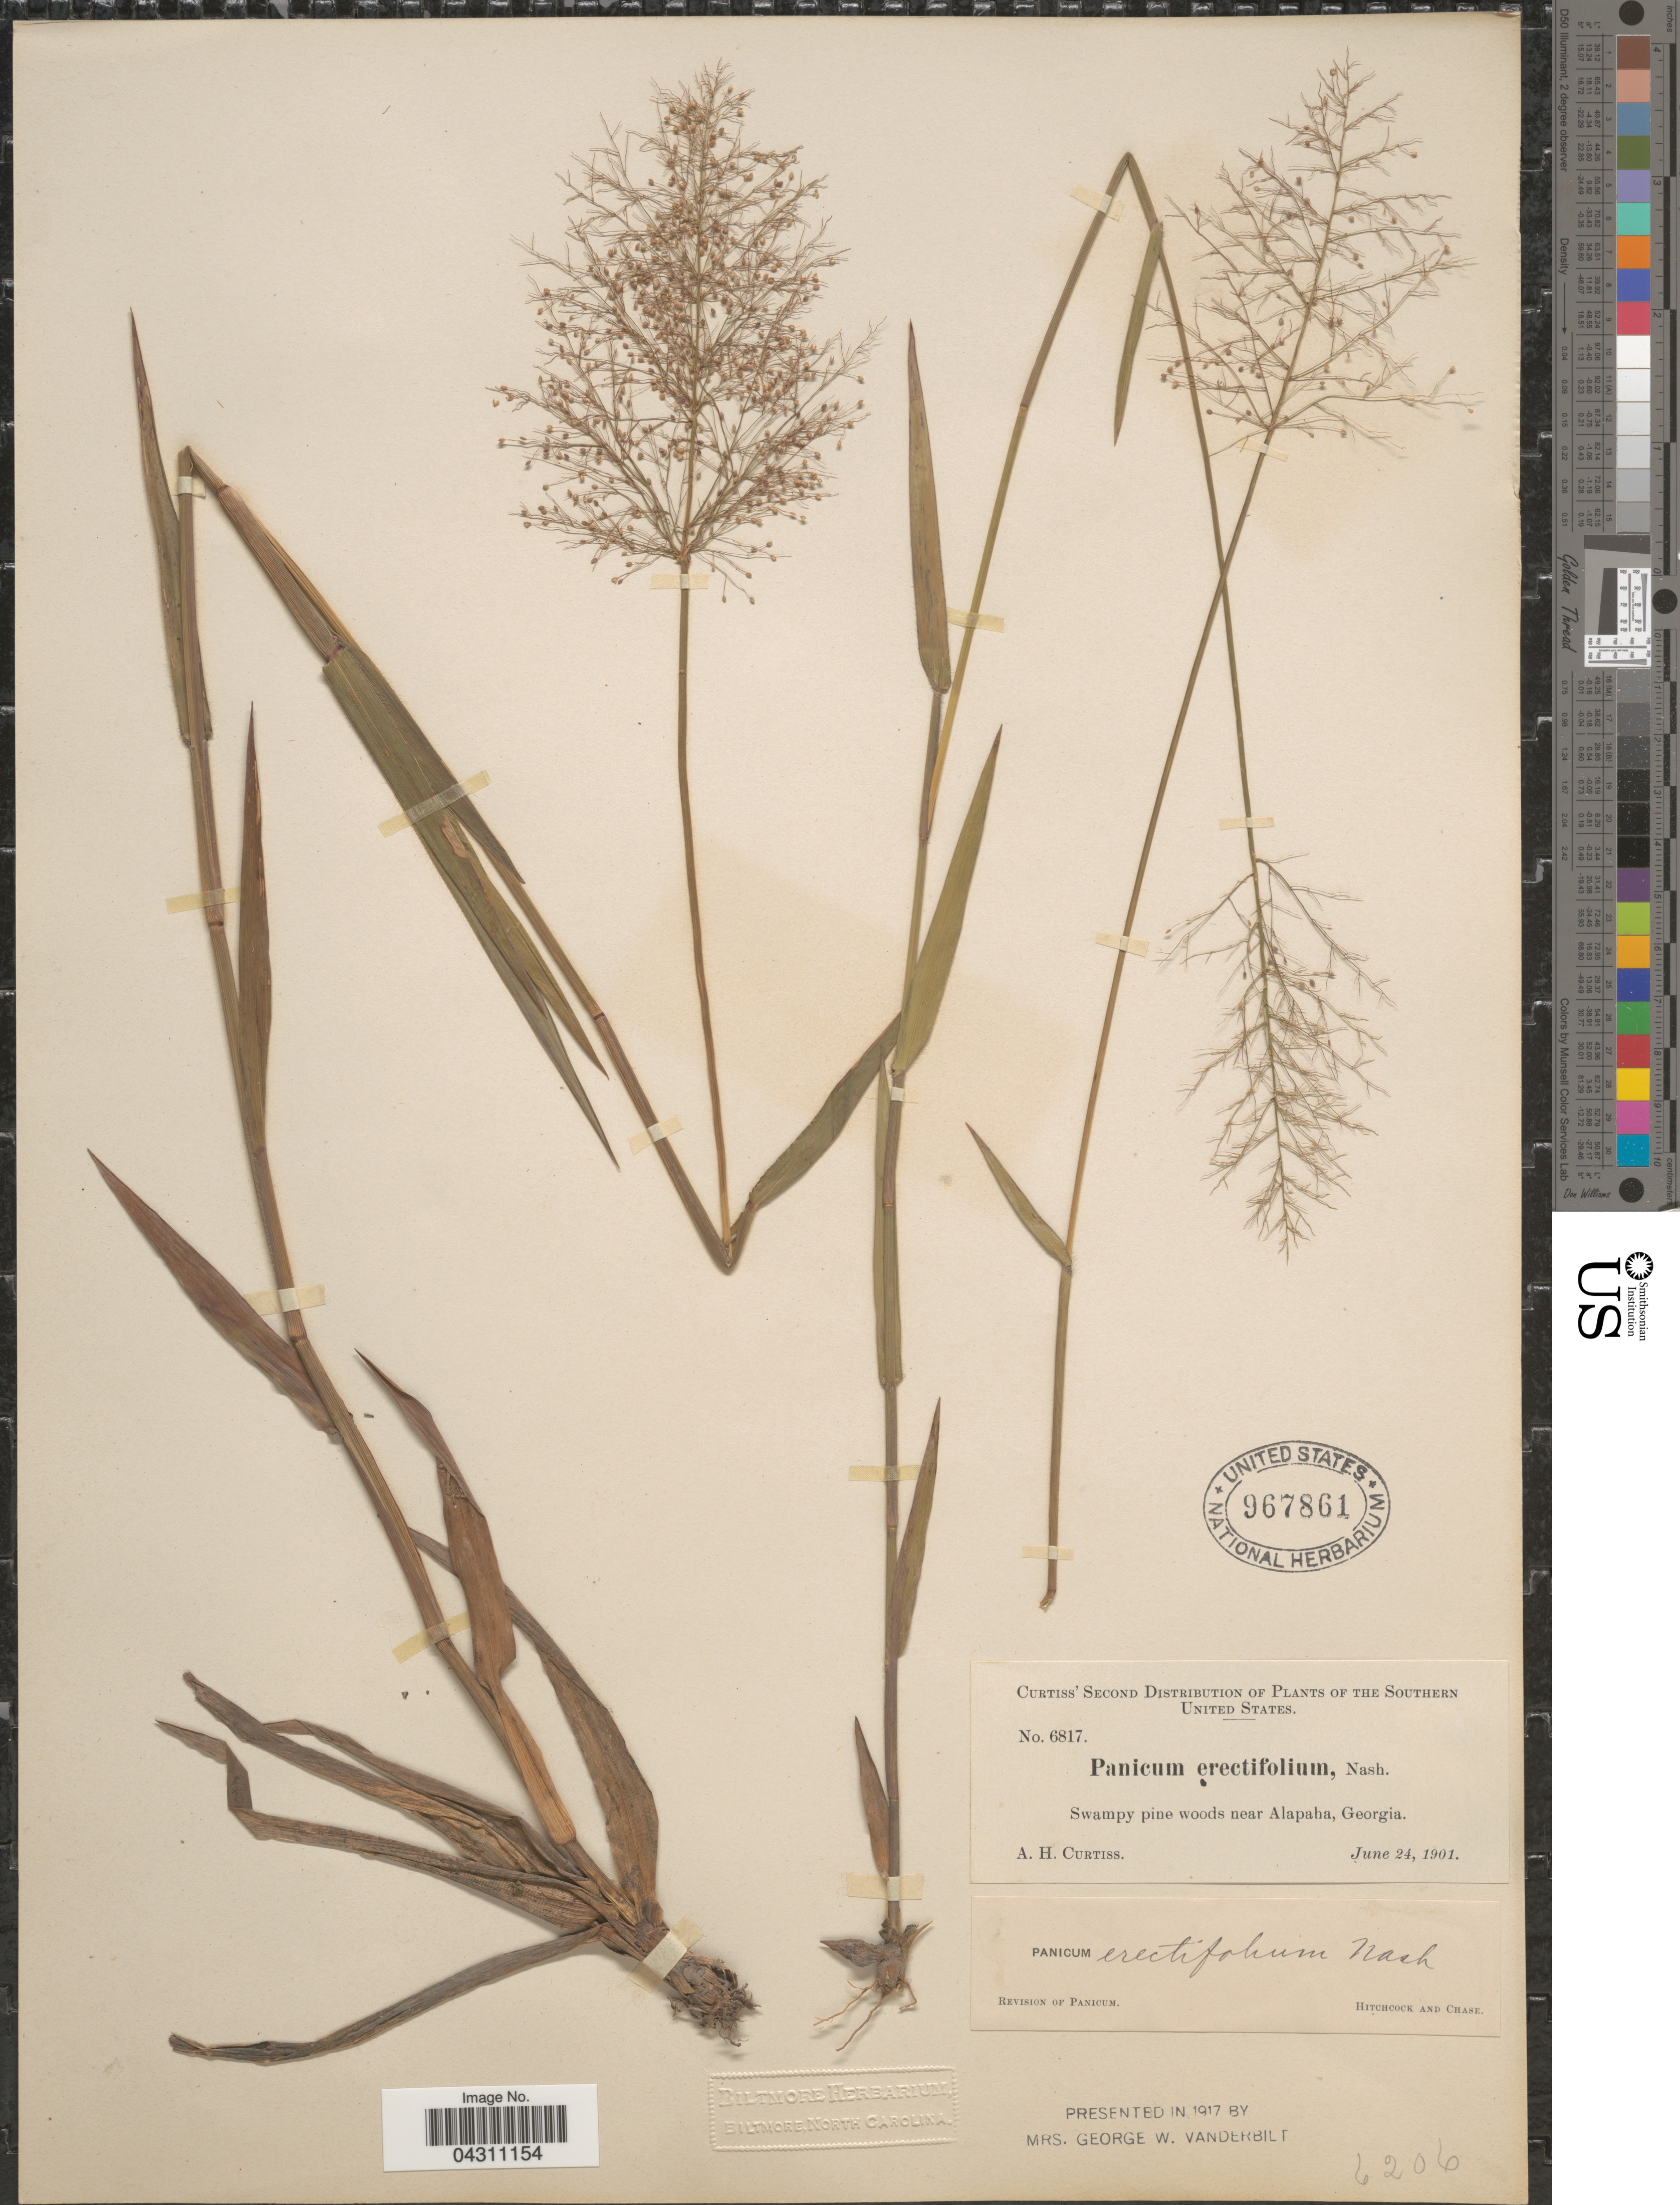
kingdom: Plantae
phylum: Tracheophyta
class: Liliopsida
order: Poales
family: Poaceae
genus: Dichanthelium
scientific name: Dichanthelium sphaerocarpon var. floridanum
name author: (Vasey) Davidse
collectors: A. H. Curtiss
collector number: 6817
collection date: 1901-06-24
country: United States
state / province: Georgia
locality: Southern United States. Swampy pine woods near Alapaha.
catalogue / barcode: US 967861